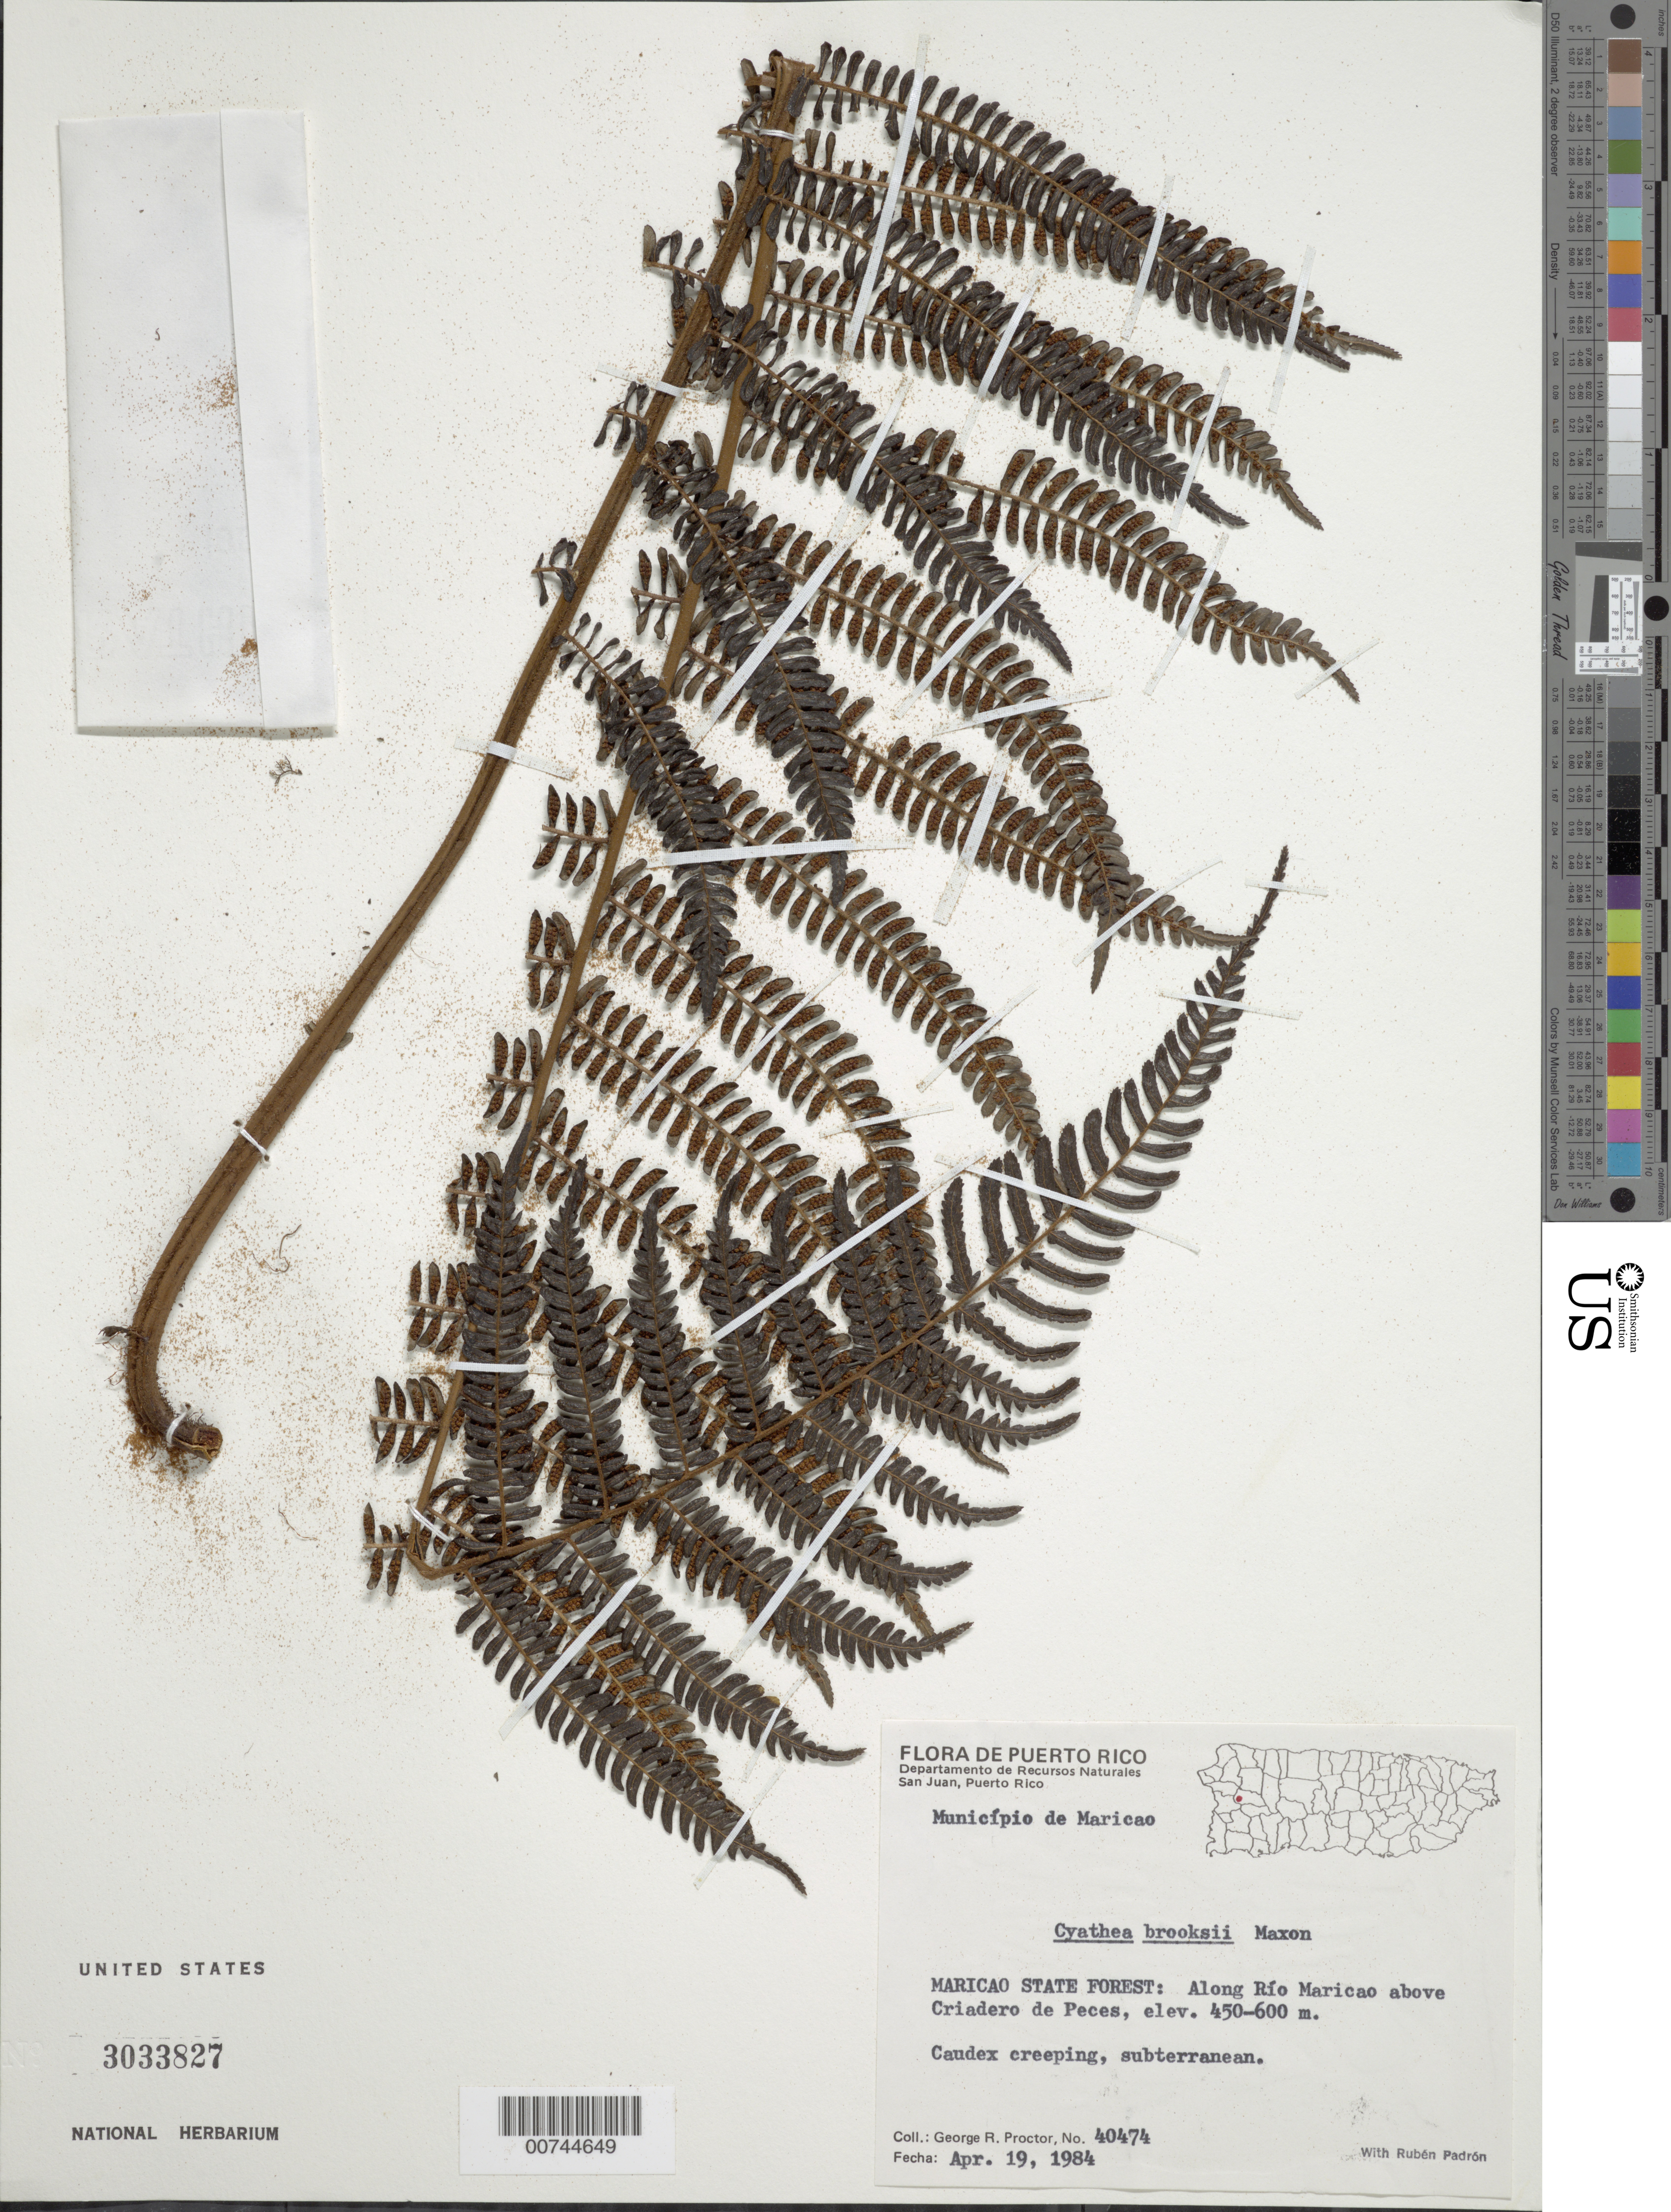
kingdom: Plantae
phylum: Tracheophyta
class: Polypodiopsida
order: Cyatheales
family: Cyatheaceae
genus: Alsophila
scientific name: Alsophila brooksii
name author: (Maxon) R.M. Tryon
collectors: G. R. Proctor & R. Padrón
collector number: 40474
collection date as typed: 19 Apr 1984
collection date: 1984-04-19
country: Puerto Rico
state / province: Maricao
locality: Maricao State Forest: Along Río Maricao above Criadero de Peces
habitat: Caudex creeping, subterranean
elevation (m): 450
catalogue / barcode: US 3033827